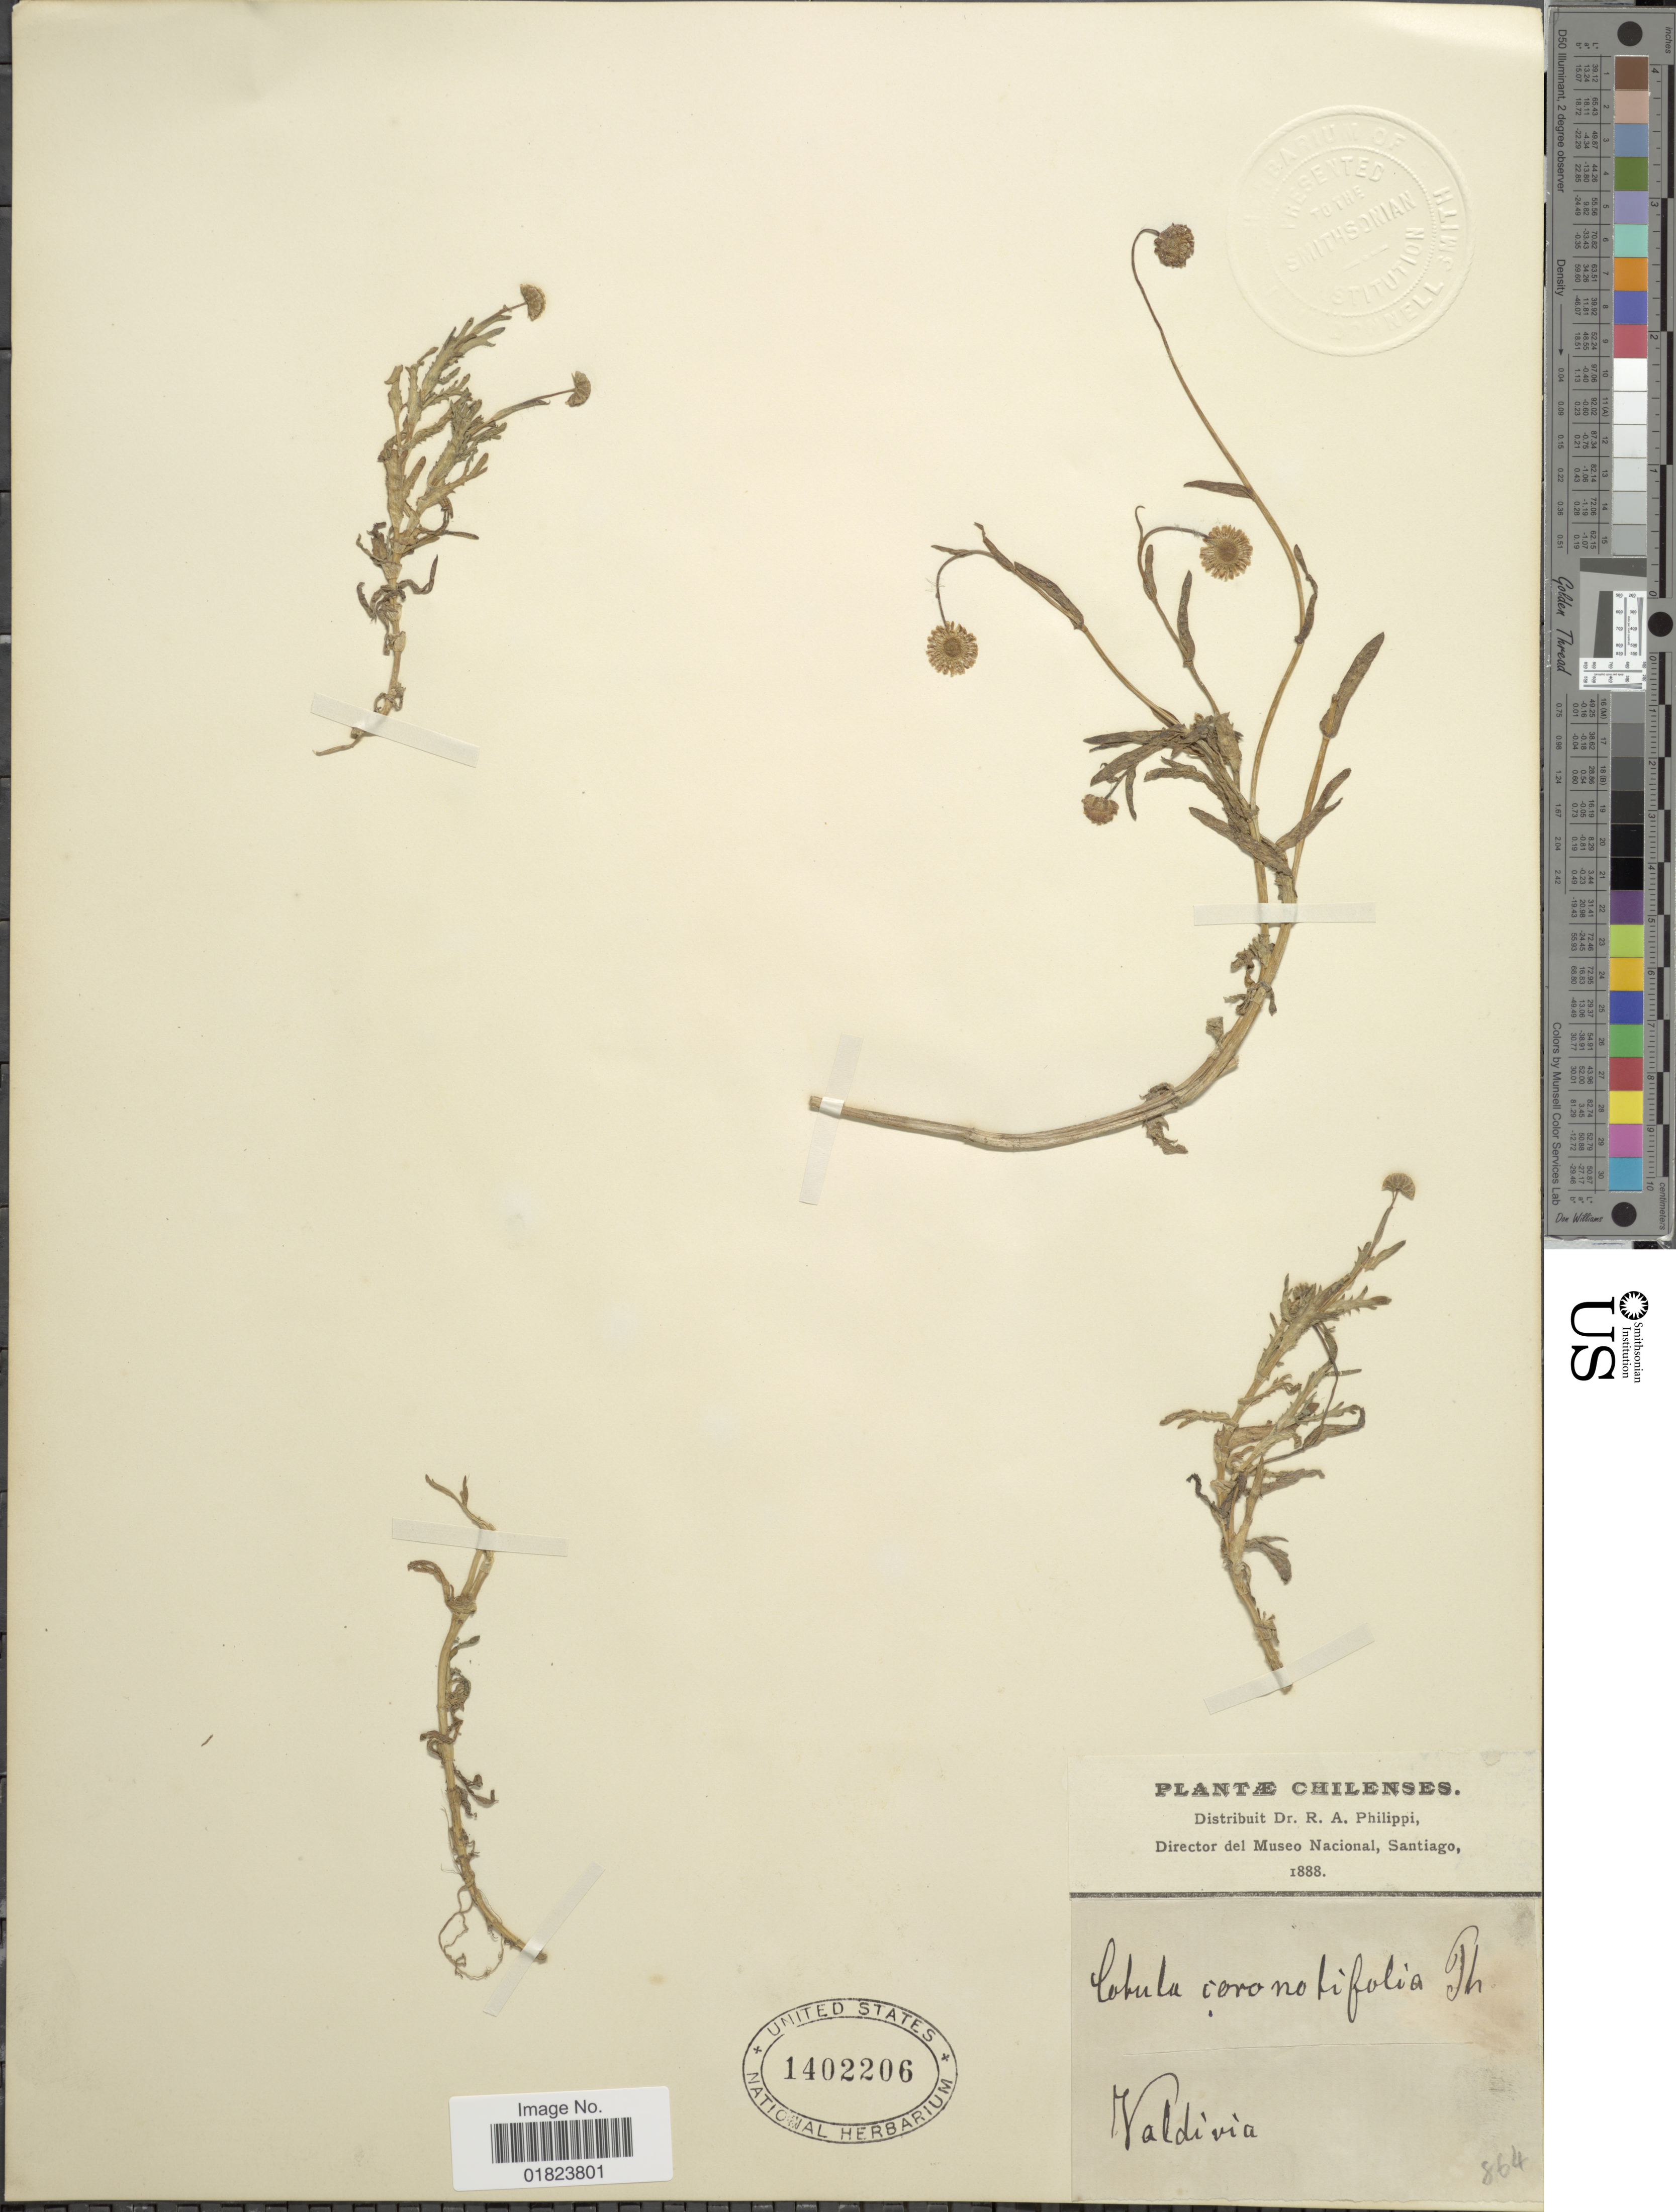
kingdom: Plantae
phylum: Tracheophyta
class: Magnoliopsida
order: Asterales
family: Asteraceae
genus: Cotula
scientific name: Cotula coronopifolia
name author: L.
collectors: R. A. Philippi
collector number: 864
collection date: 1888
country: Chile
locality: Valdivia.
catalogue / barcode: US 1402206